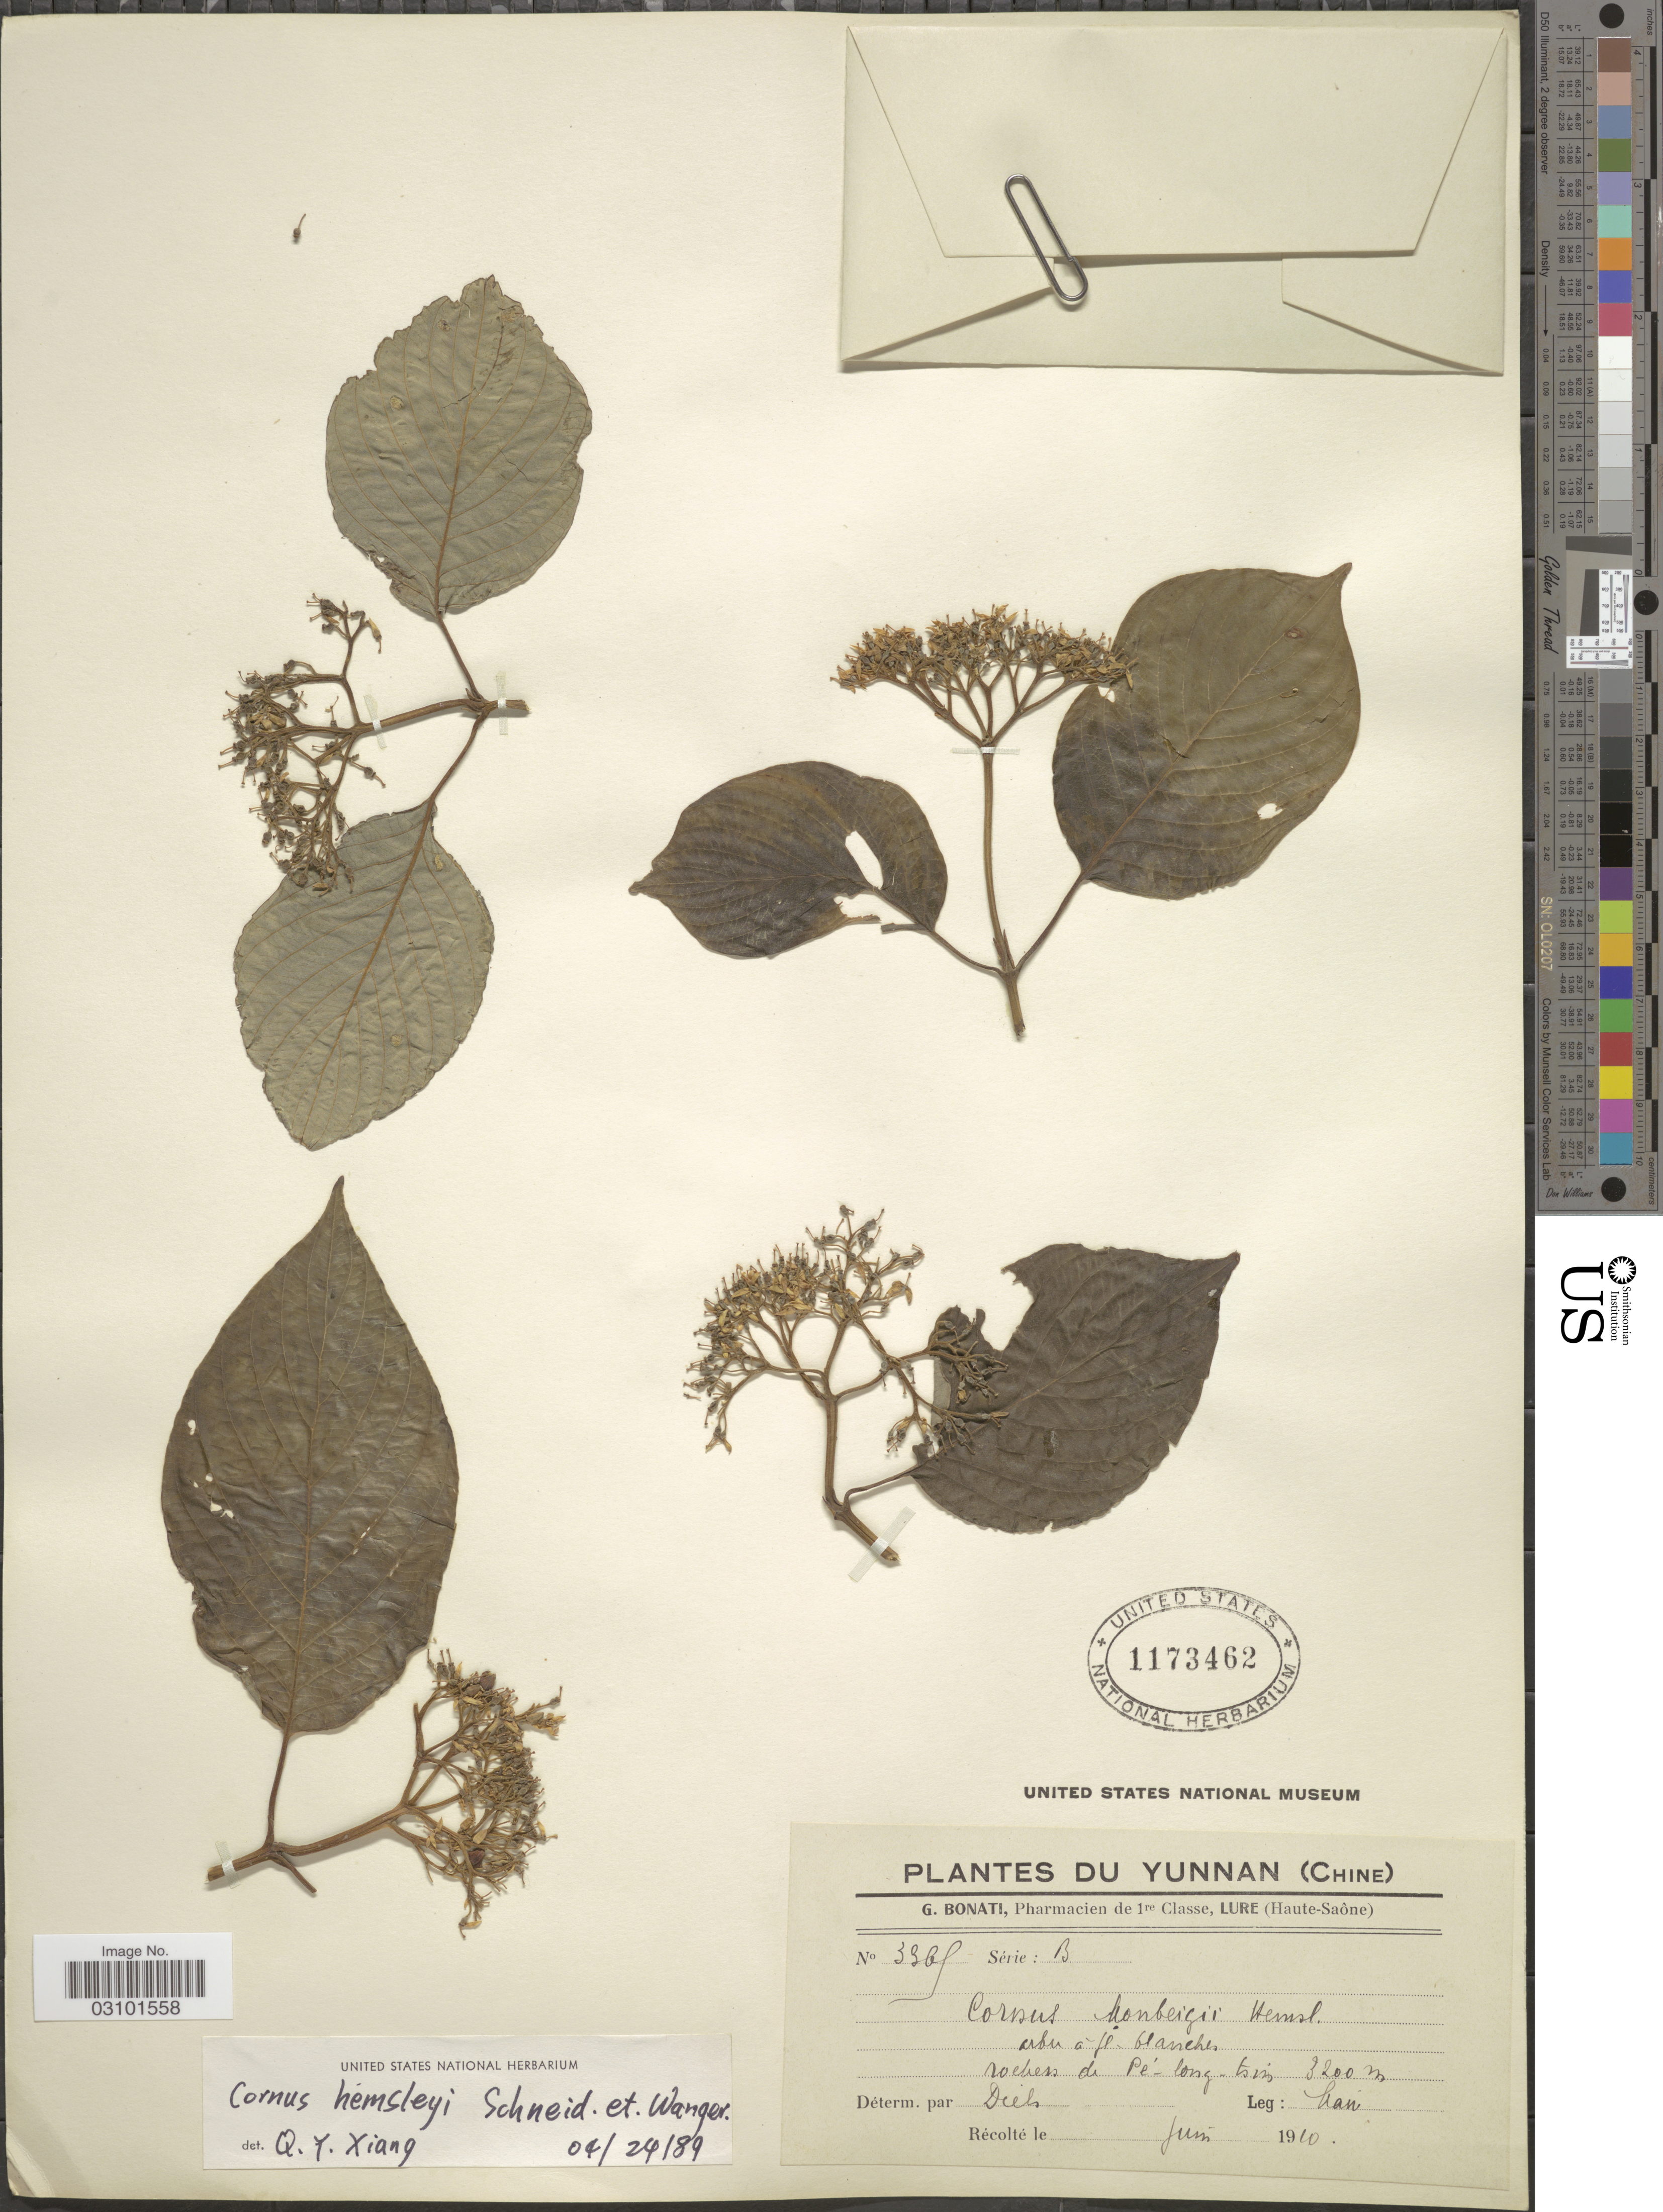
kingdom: Plantae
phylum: Tracheophyta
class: Magnoliopsida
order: Cornales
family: Cornaceae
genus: Cornus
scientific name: Cornus hemsleyi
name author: C.K. Schneid. & Wagnerin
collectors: -. Han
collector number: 3369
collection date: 1910-06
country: China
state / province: Yunnan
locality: Rochers de Pé - long - tsin.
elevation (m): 3200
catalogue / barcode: US 1173462